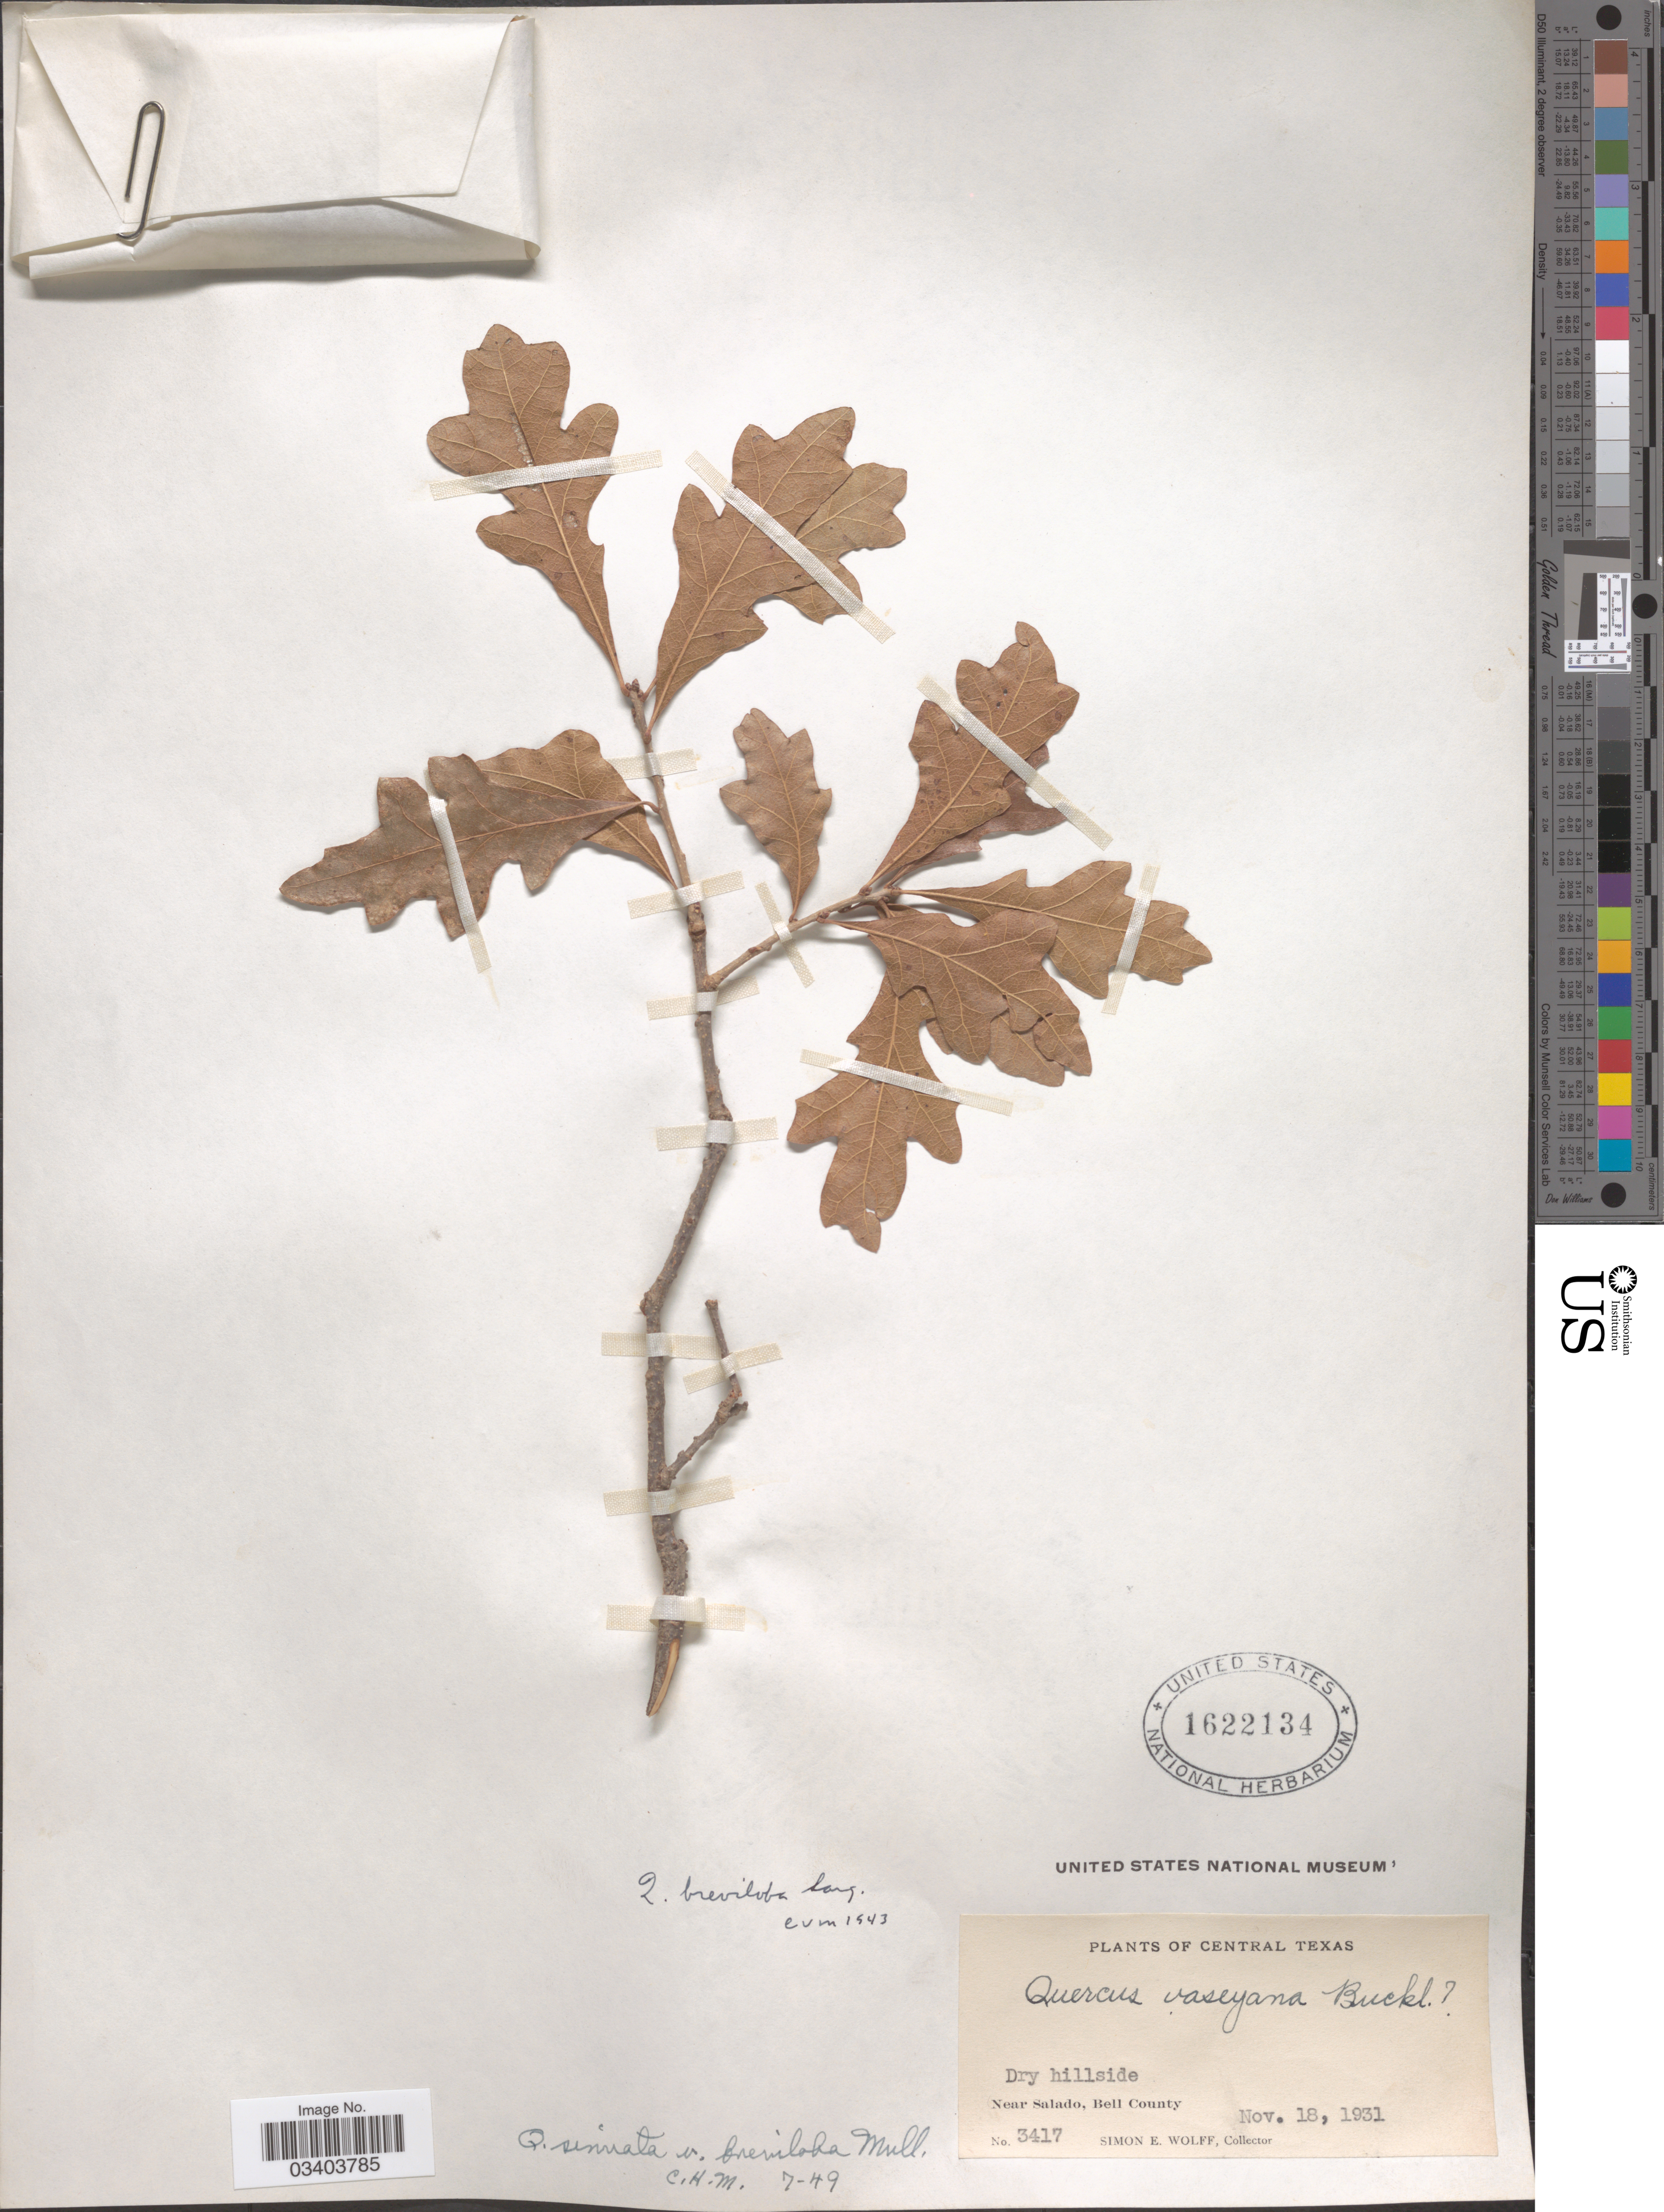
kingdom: Plantae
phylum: Tracheophyta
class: Magnoliopsida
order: Fagales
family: Fagaceae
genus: Quercus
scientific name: Quercus breviloba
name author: (Torr.) Sarg.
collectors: S. E. Wolff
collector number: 3417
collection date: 1931-11-18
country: United States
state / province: Texas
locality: Central Texas. Near Salado, Bell County.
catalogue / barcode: US 1622134